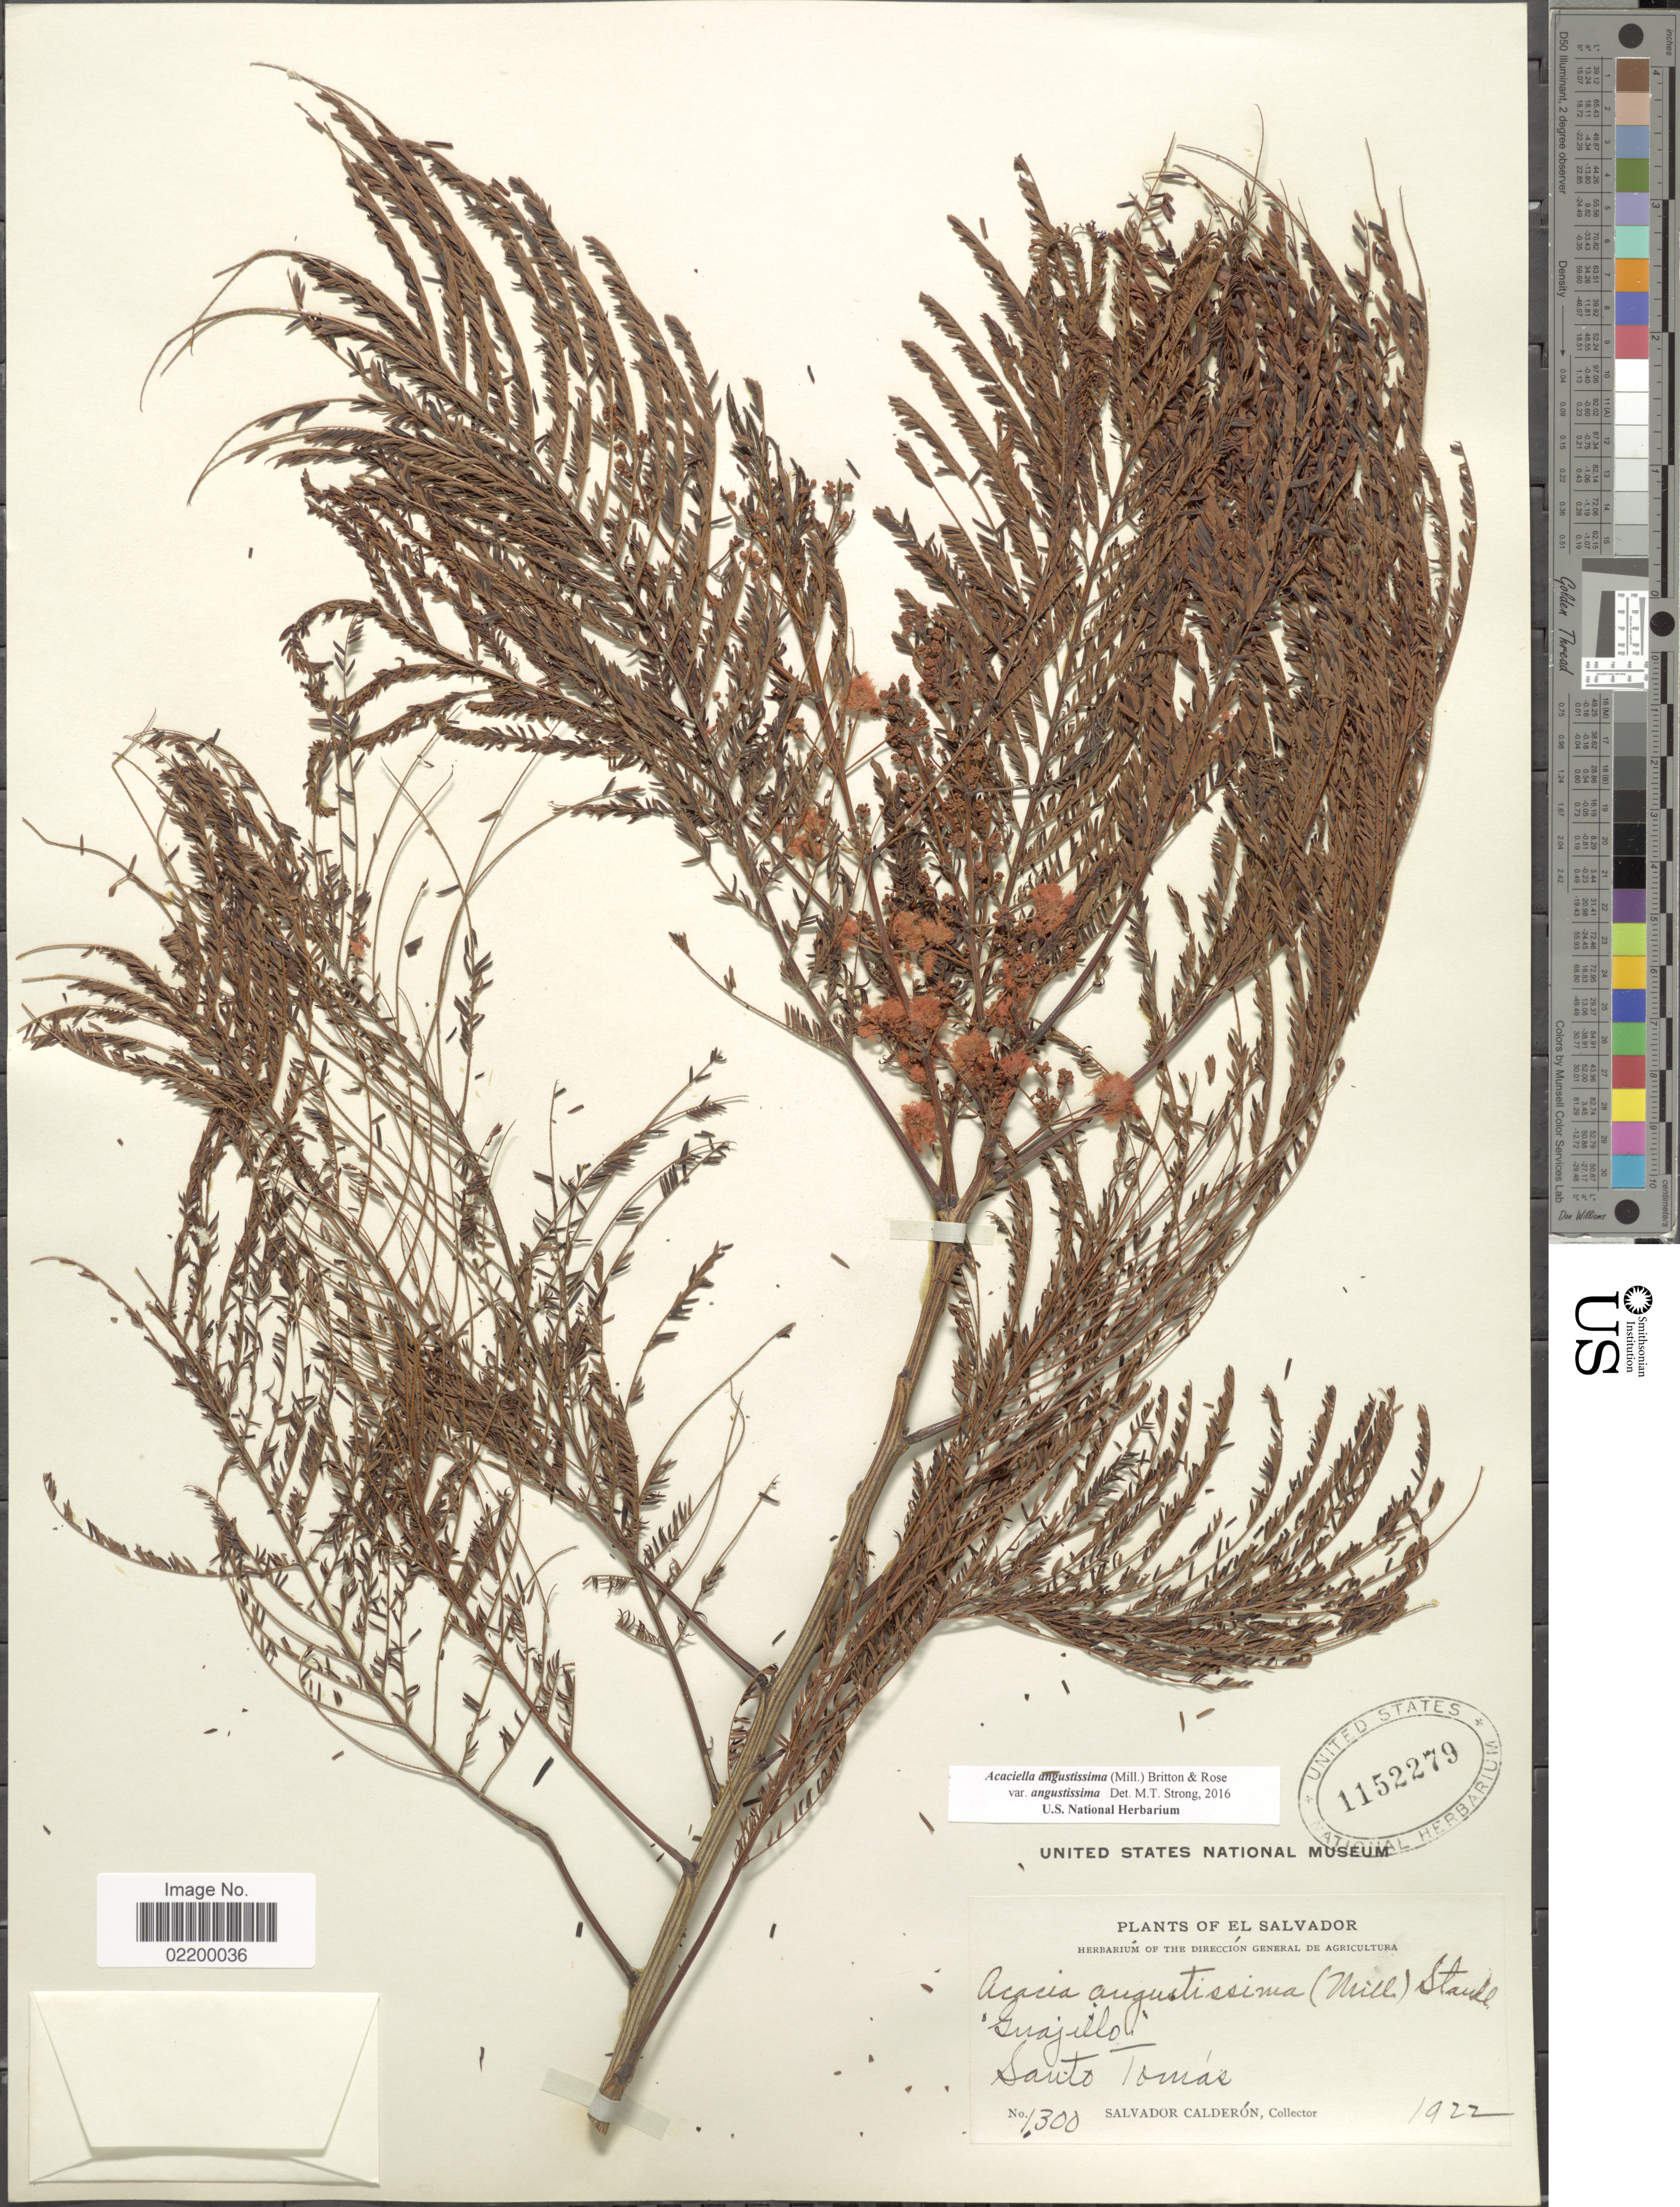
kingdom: Plantae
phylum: Tracheophyta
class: Magnoliopsida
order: Fabales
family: Fabaceae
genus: Acaciella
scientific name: Acaciella angustissima var. angustissima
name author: (Mill.) Britton & Rose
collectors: S. Calderón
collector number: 1300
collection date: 1922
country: El Salvador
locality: El Salvador, Santo Tomas.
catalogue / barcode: US 1152279